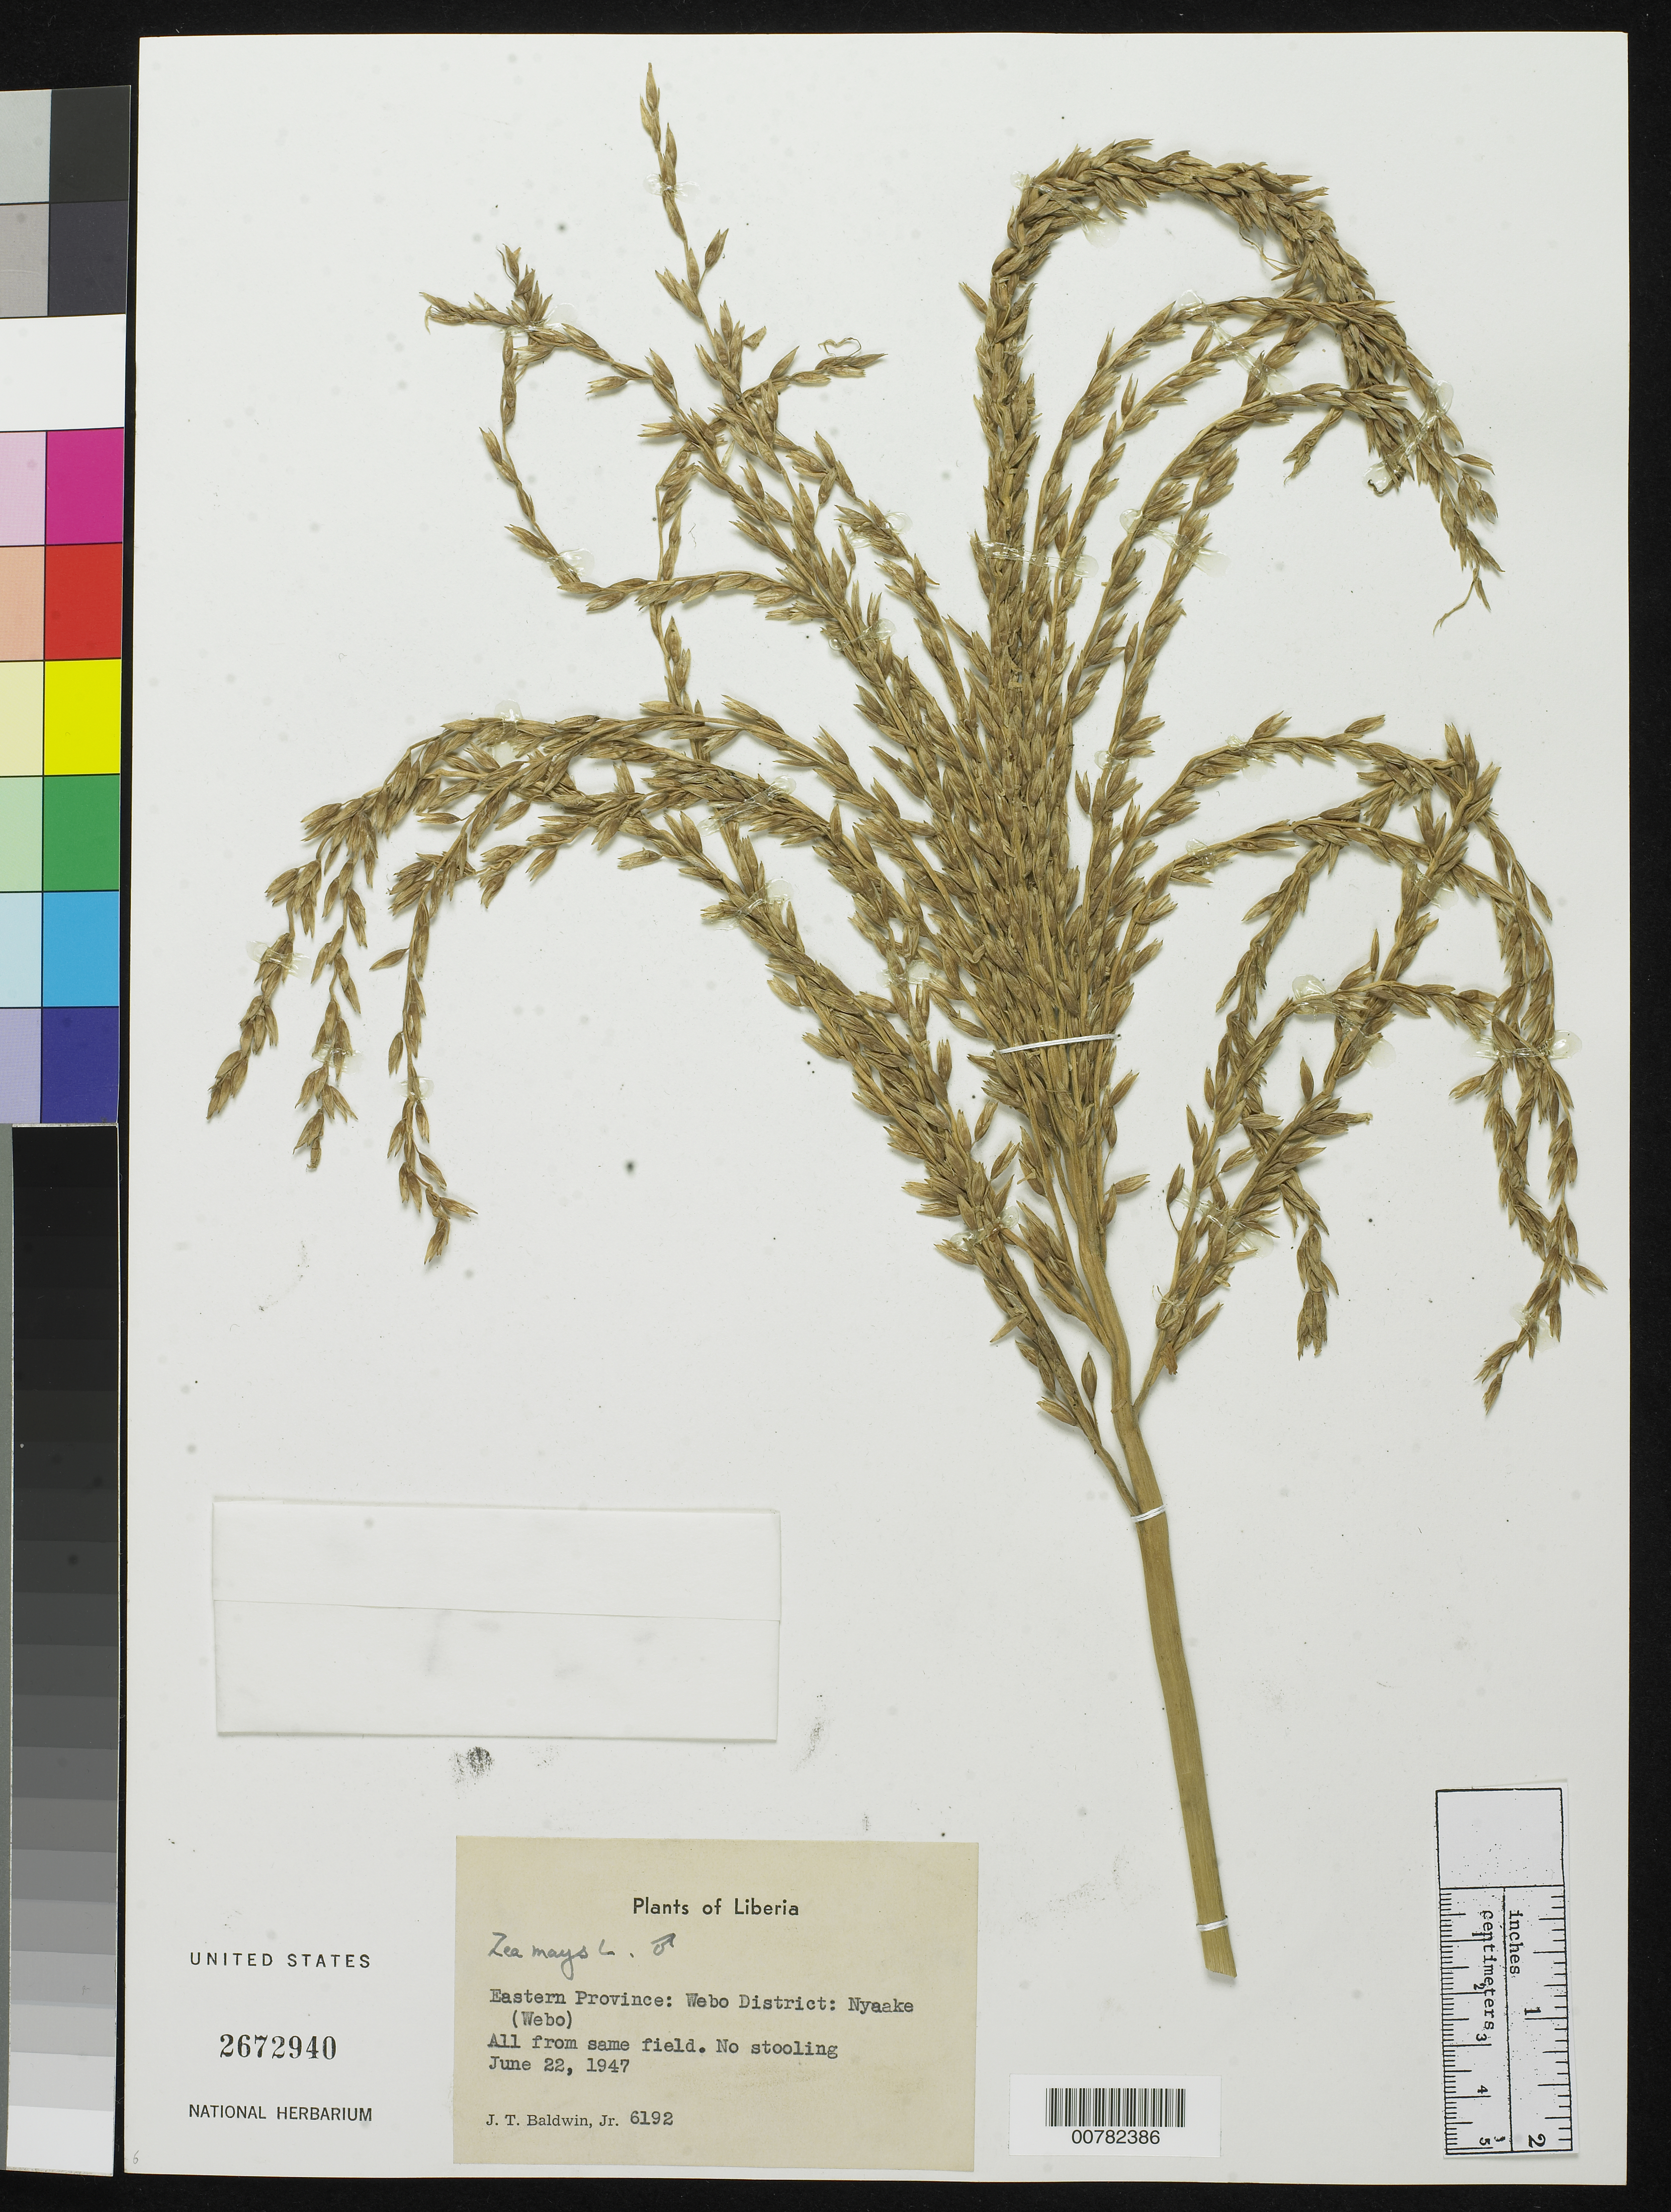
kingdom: Plantae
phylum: Tracheophyta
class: Liliopsida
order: Poales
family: Poaceae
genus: Zea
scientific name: Zea mays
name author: L.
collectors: J. T. Baldwin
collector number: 6192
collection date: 1947-06-22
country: Liberia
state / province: Grand Gedeh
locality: Webo District: Nyaake (Webo)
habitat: All from same field. No stooling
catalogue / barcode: US 2672940